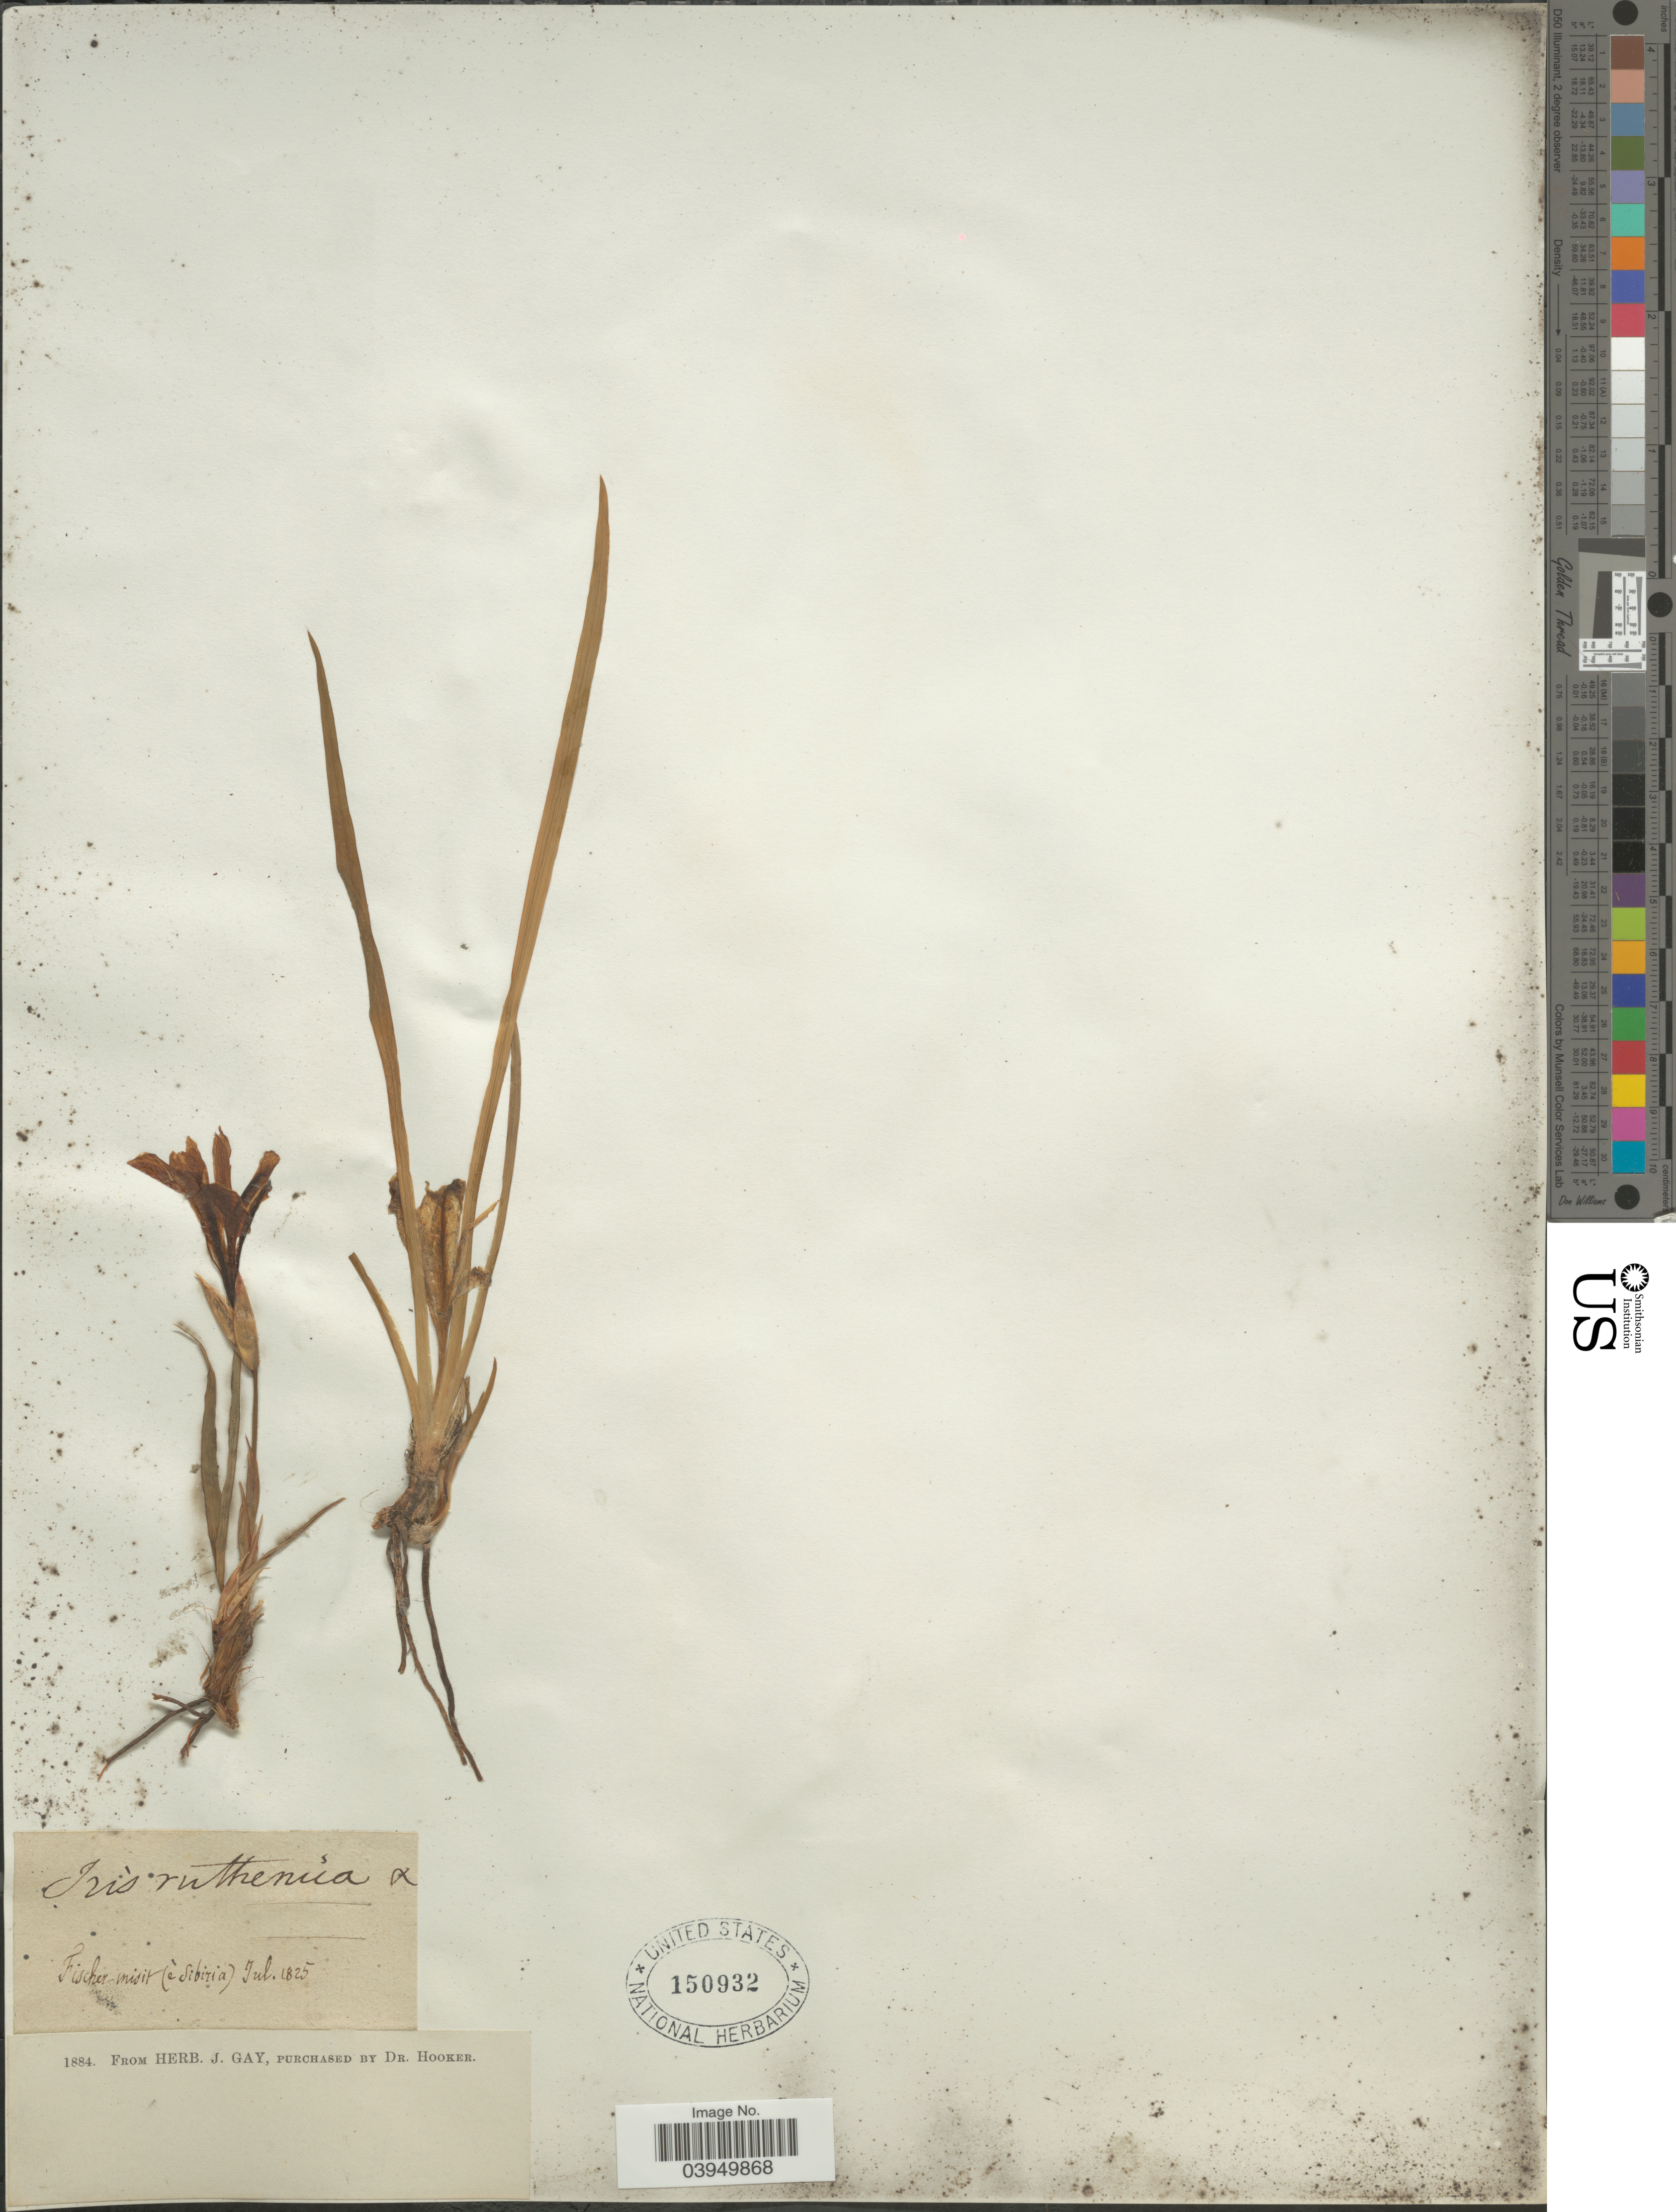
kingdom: Plantae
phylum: Tracheophyta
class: Liliopsida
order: Asparagales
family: Iridaceae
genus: Iris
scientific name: Iris ruthenica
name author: Ker Gawl.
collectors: ex herb. J. Gay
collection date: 1825-07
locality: Sibiria.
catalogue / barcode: US 150932